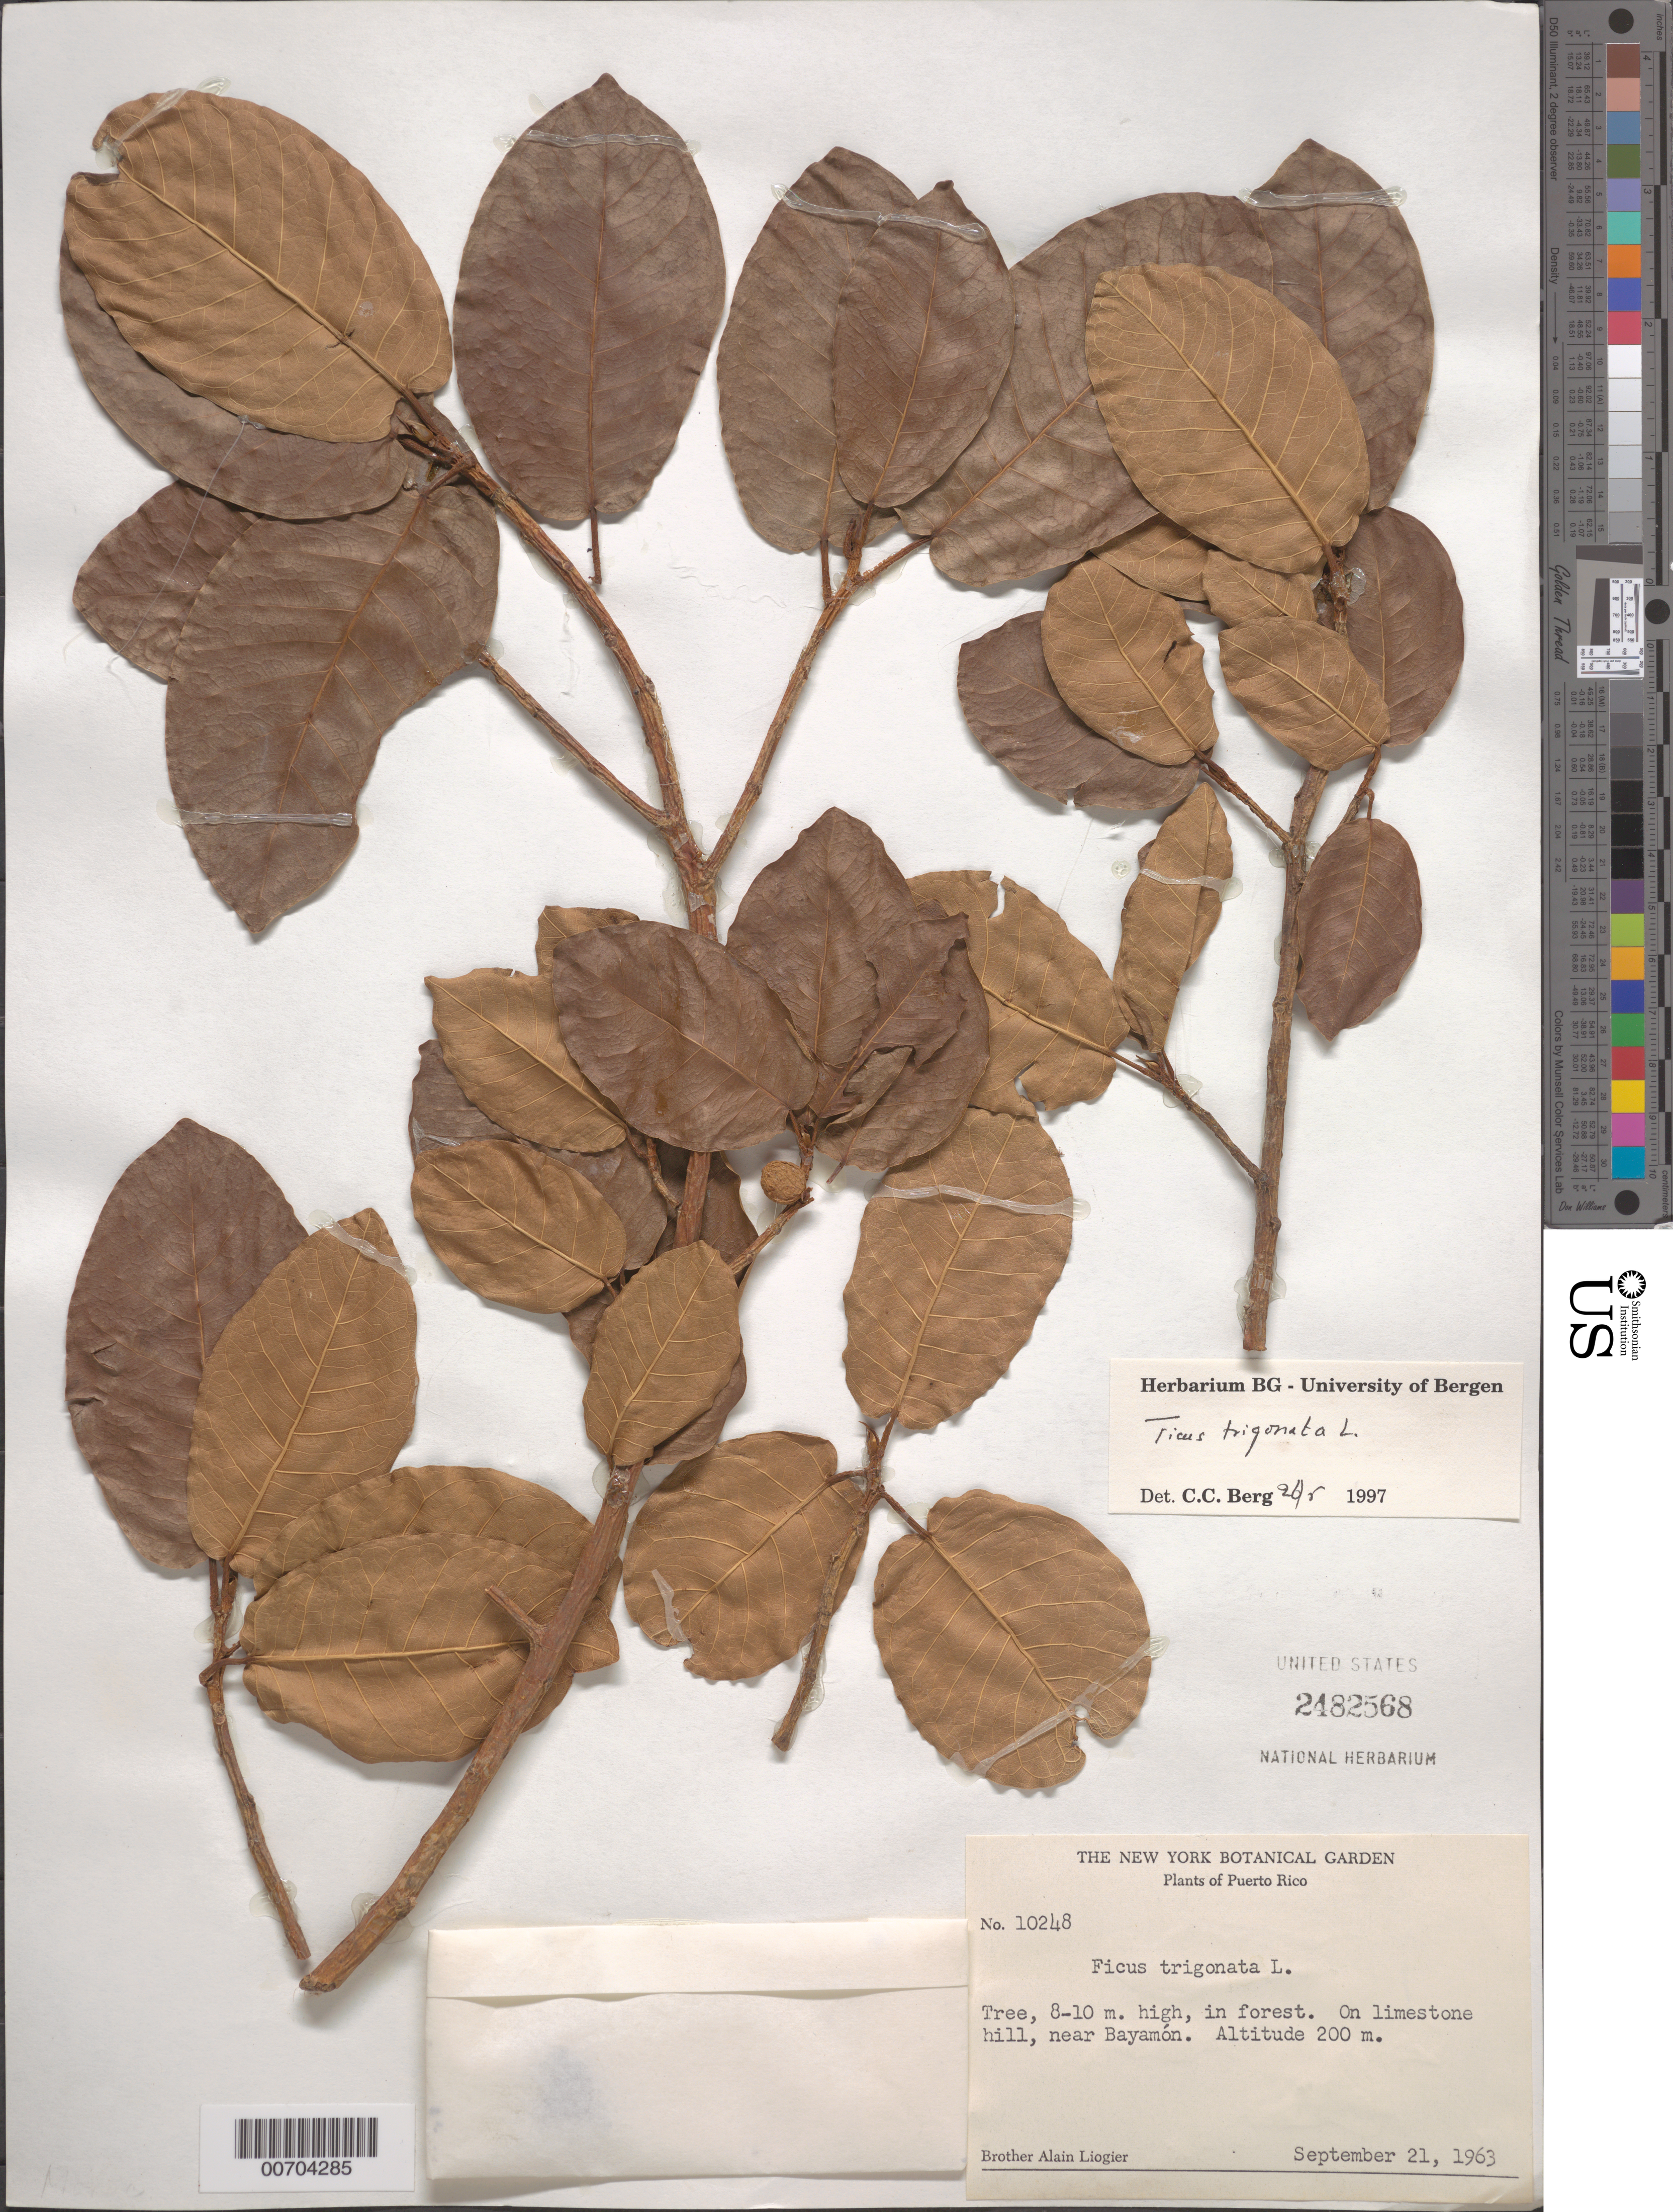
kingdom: Plantae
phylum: Tracheophyta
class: Magnoliopsida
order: Rosales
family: Moraceae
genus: Ficus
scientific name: Ficus trigonata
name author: L.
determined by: Berg, C. C.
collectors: A. H. Liogier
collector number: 10248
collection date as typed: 21 Sep 1963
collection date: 1963-09-21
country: Puerto Rico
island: Greater Antilles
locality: Bayamón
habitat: Limestone hill, in forest.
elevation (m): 200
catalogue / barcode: US 2482568